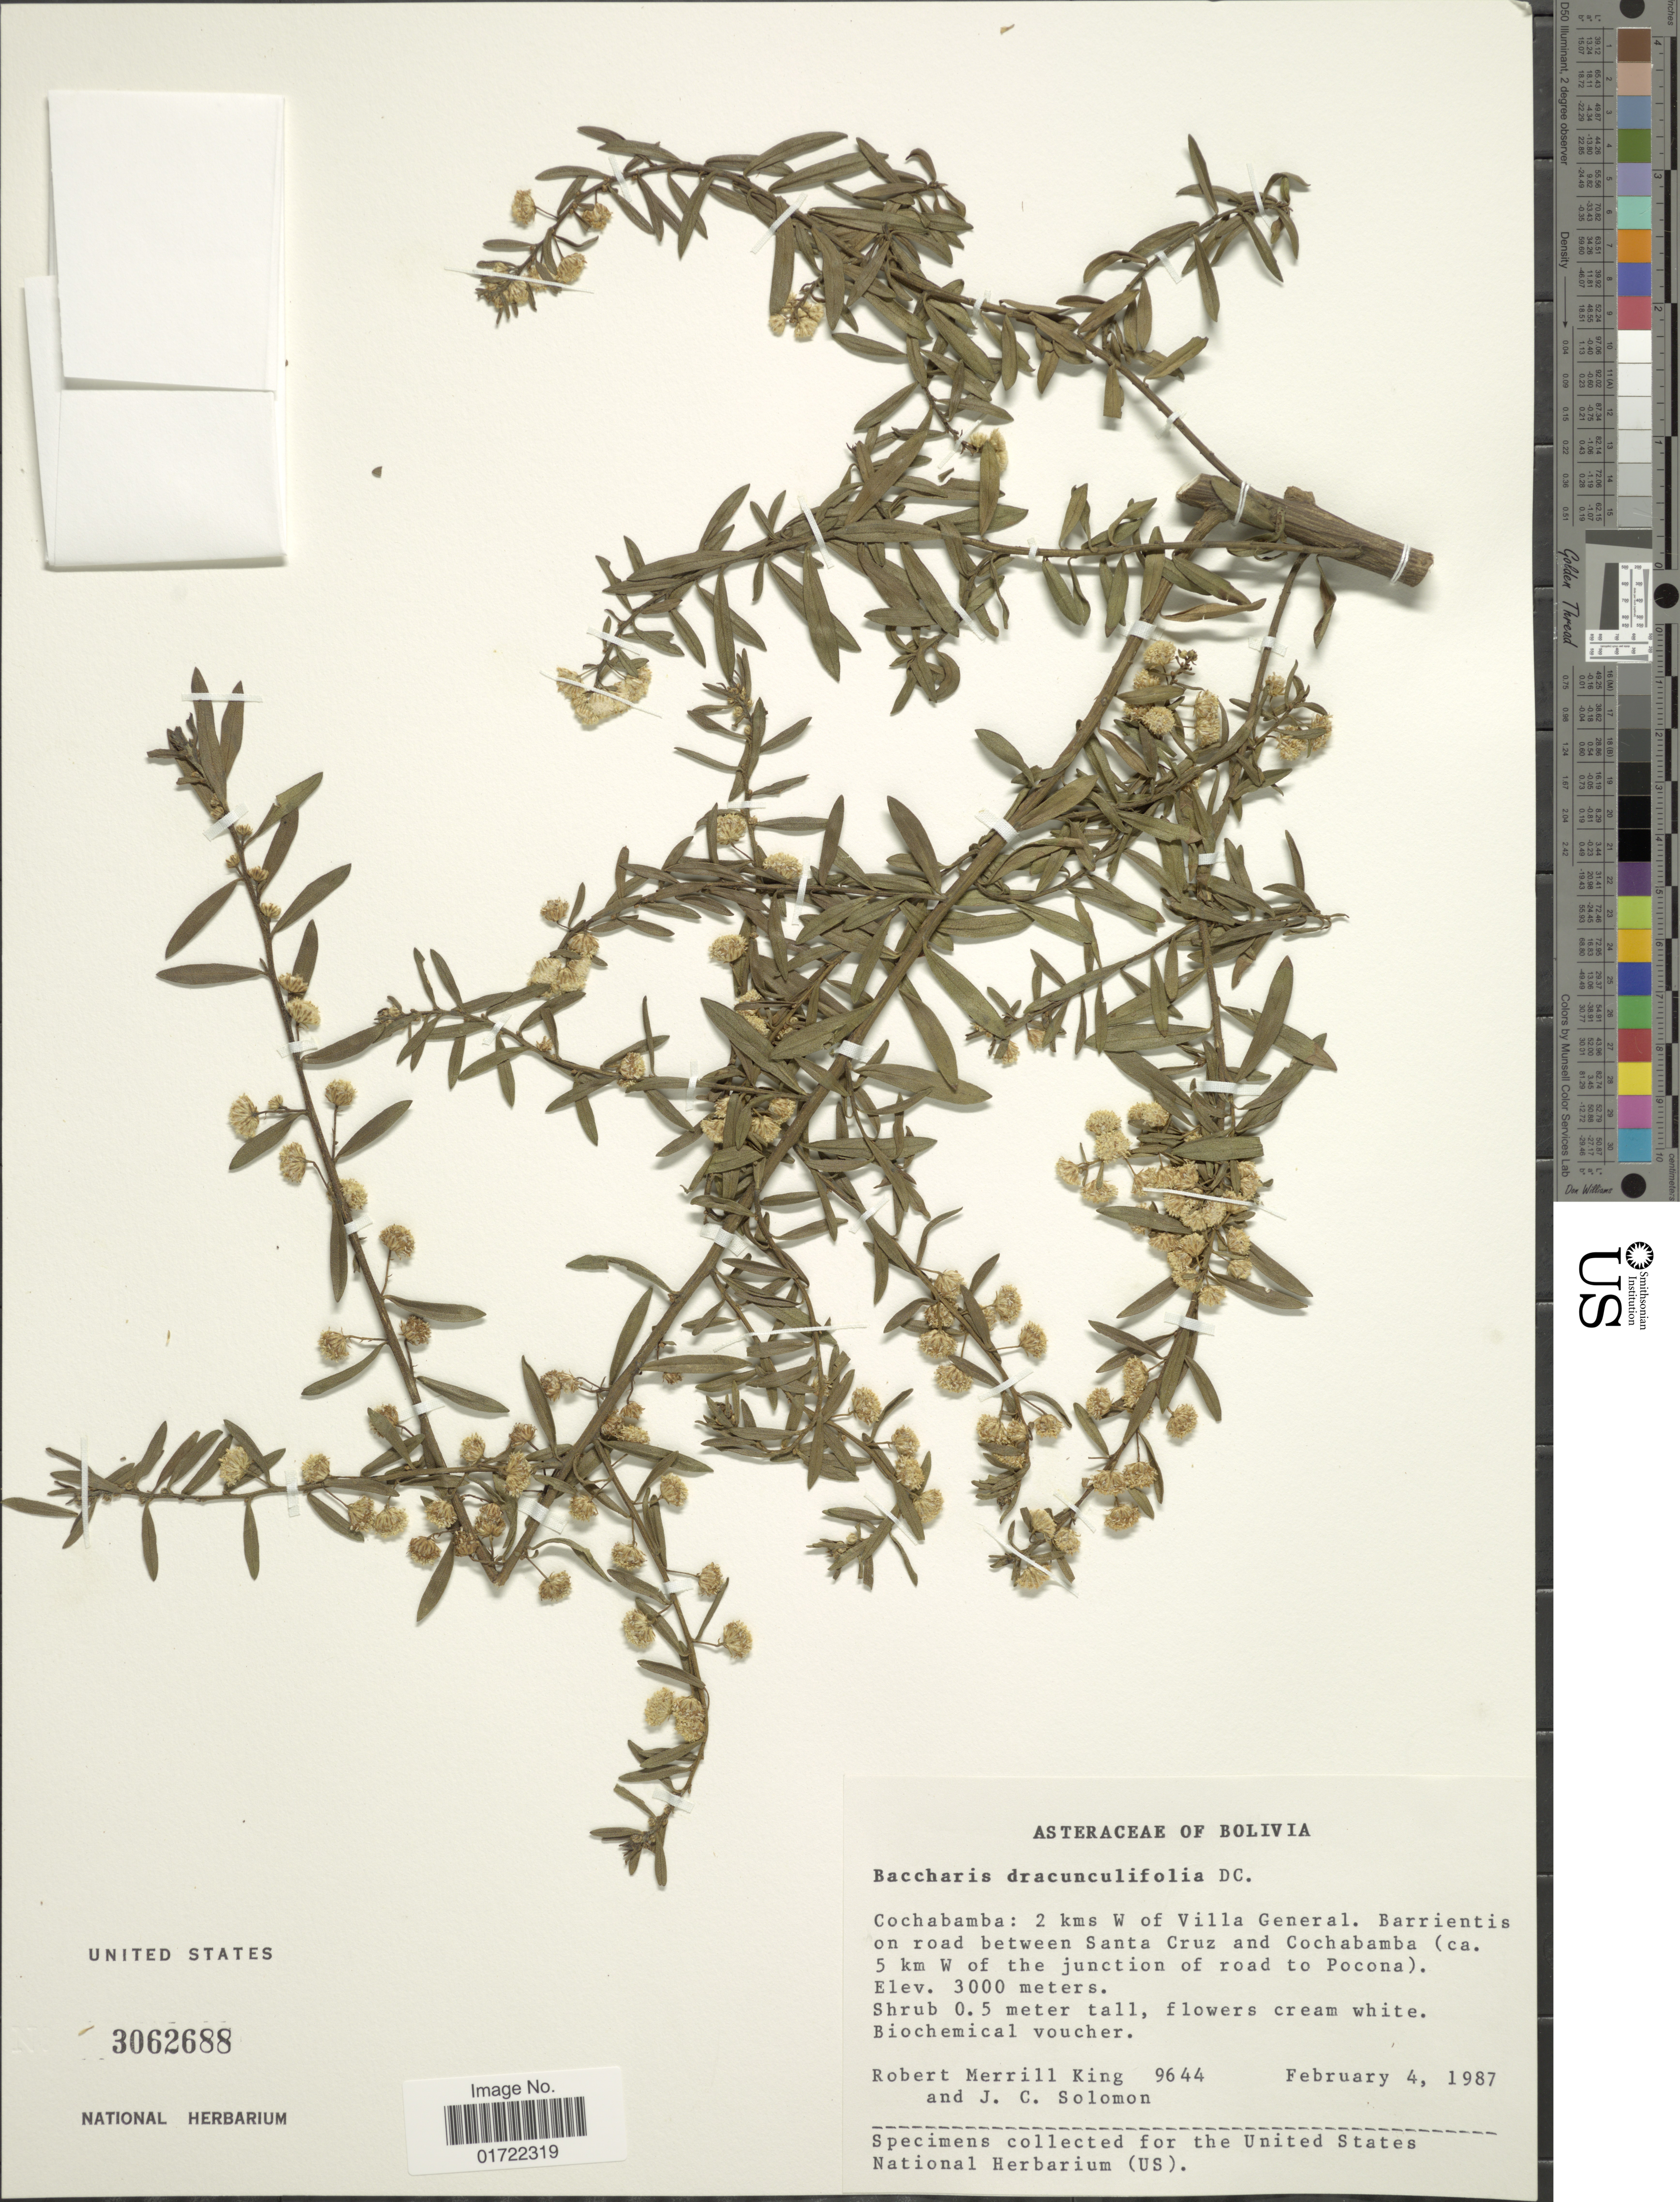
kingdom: Plantae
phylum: Tracheophyta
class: Magnoliopsida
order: Asterales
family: Asteraceae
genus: Baccharis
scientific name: Baccharis dracunculifolia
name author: DC.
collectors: R. M. King & J. C. Solomon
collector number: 9644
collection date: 1987-02-04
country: Bolivia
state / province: Cochabamba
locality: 2 kms W of Villa General, Barrientis on road between Santa Cruz and Cochabamba (ca 5 km W of the junction of road to Pocona)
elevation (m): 3000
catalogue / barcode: US 3062688